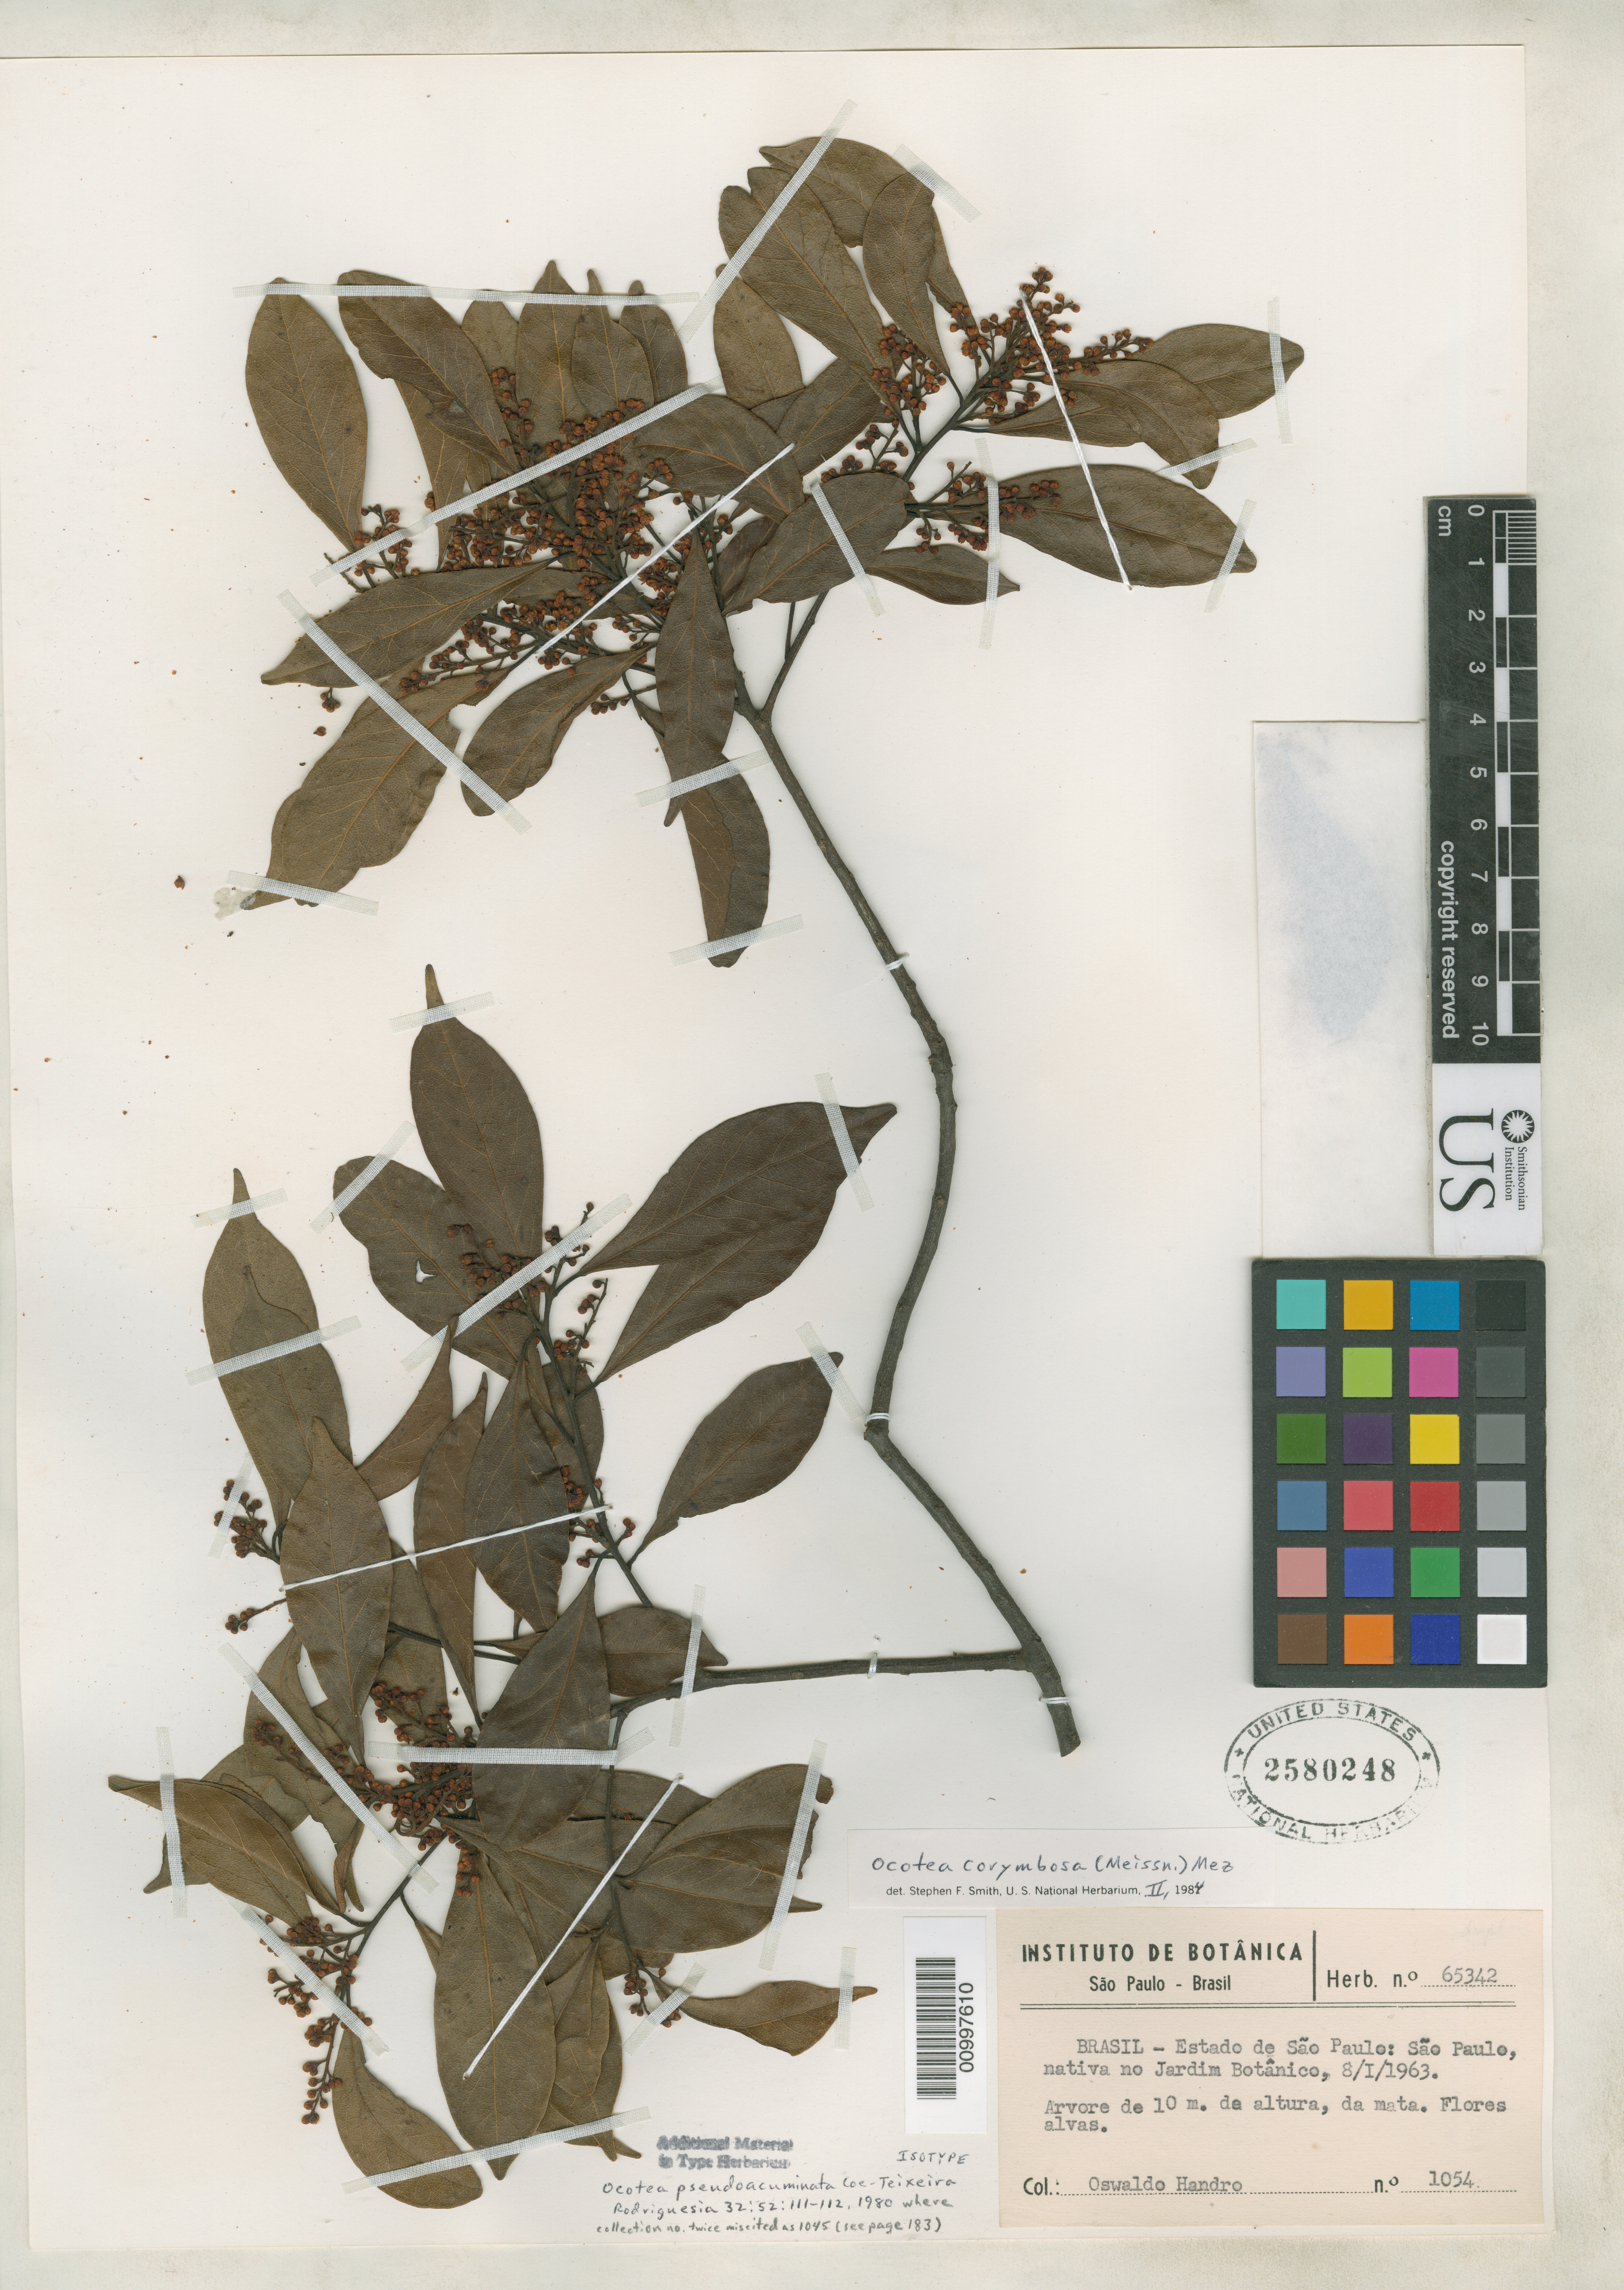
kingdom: Plantae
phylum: Tracheophyta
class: Magnoliopsida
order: Laurales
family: Lauraceae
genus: Ocotea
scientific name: Ocotea pseudoacuminata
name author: Coe-Teix.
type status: Isotype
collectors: O. Handro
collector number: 1054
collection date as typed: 08 Jan 1963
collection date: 1963-01-08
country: Brazil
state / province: São Paulo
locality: Estado de São Paulo: São Paulo, nativa no Jardim Botanico.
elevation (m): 10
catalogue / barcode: US 2580248